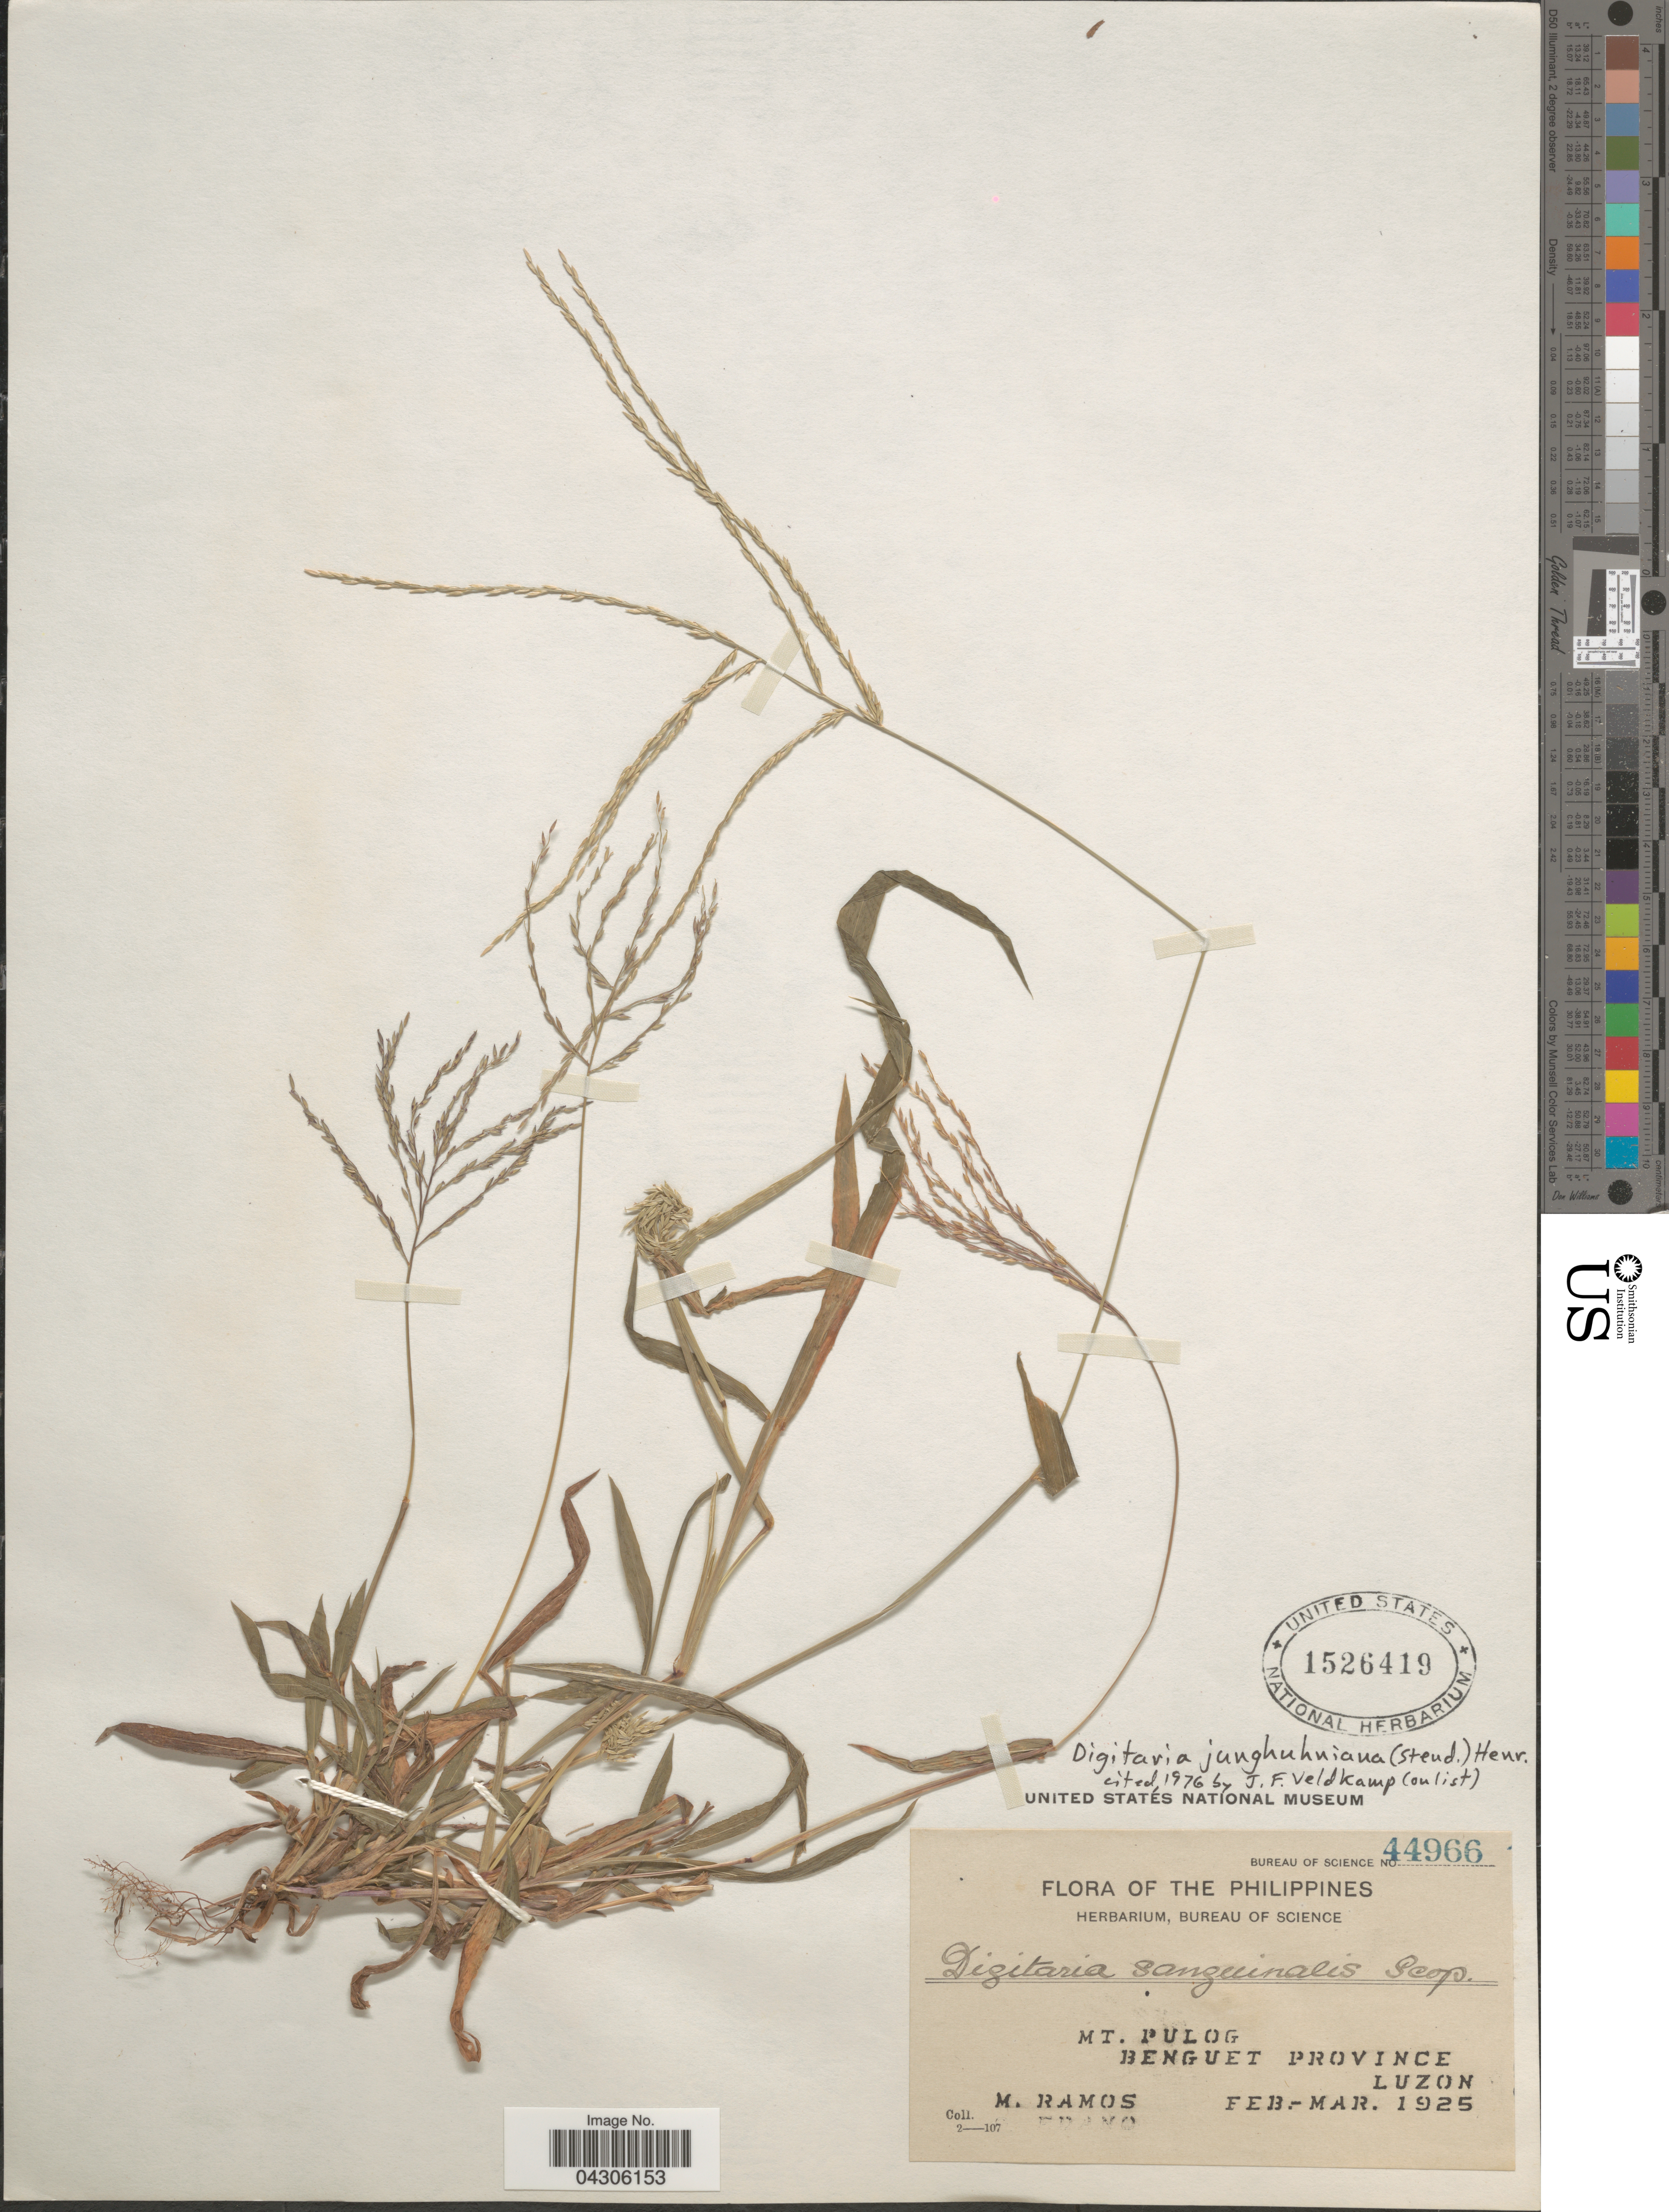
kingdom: Plantae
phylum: Tracheophyta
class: Liliopsida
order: Poales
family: Poaceae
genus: Digitaria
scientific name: Digitaria junghuhniana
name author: (Nees ex Steud.) Henr.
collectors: M. Ramos & Collector illegible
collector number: Bureau of Science 44966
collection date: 1925-02/1925-03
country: Philippines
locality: Mt. Pulog. Benguet Province. Luzon.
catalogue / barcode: US 1526419